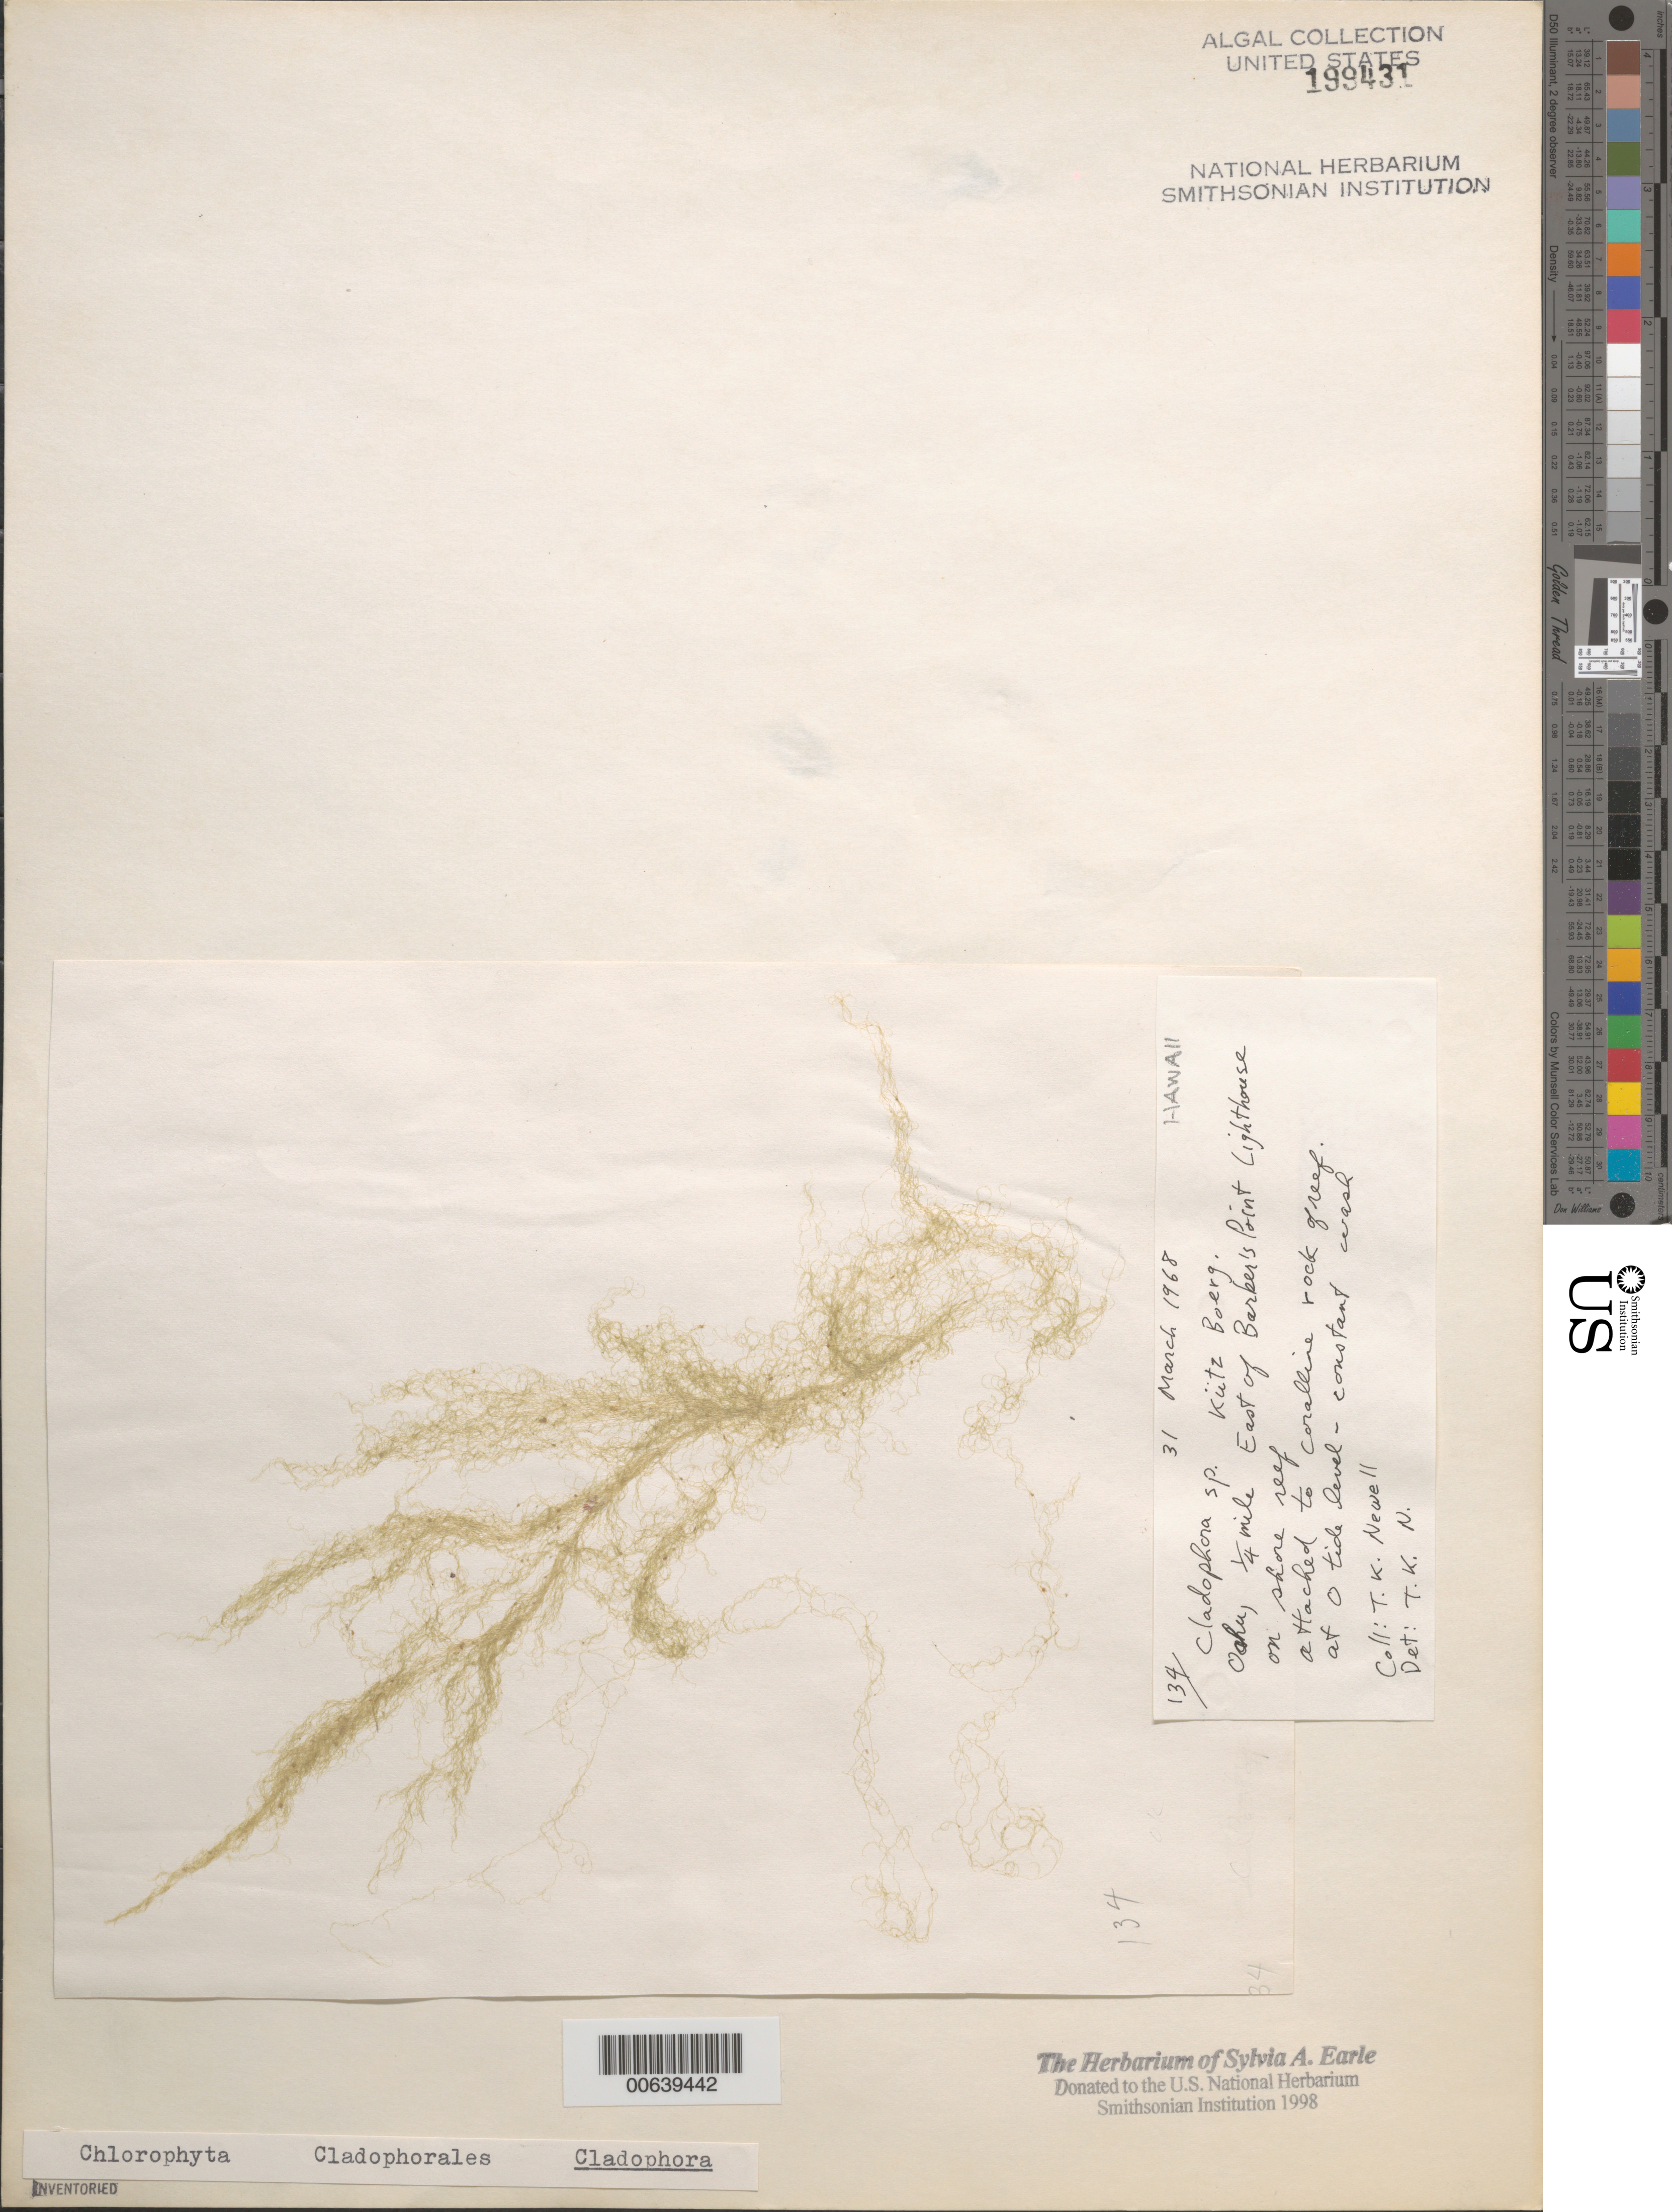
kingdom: Plantae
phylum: Chlorophyta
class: Ulvophyceae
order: Cladophorales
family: Cladophoraceae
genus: Cladophora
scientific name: Cladophora sp.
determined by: Newell, Thomas K.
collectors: T. K. Newell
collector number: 134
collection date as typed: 31 Mar 1968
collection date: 1968-03-31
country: United States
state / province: Hawaii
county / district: Honolulu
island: Oahu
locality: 0.25 mile east of Barbers Point [Barber's Point] Lighthouse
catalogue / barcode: US 199431